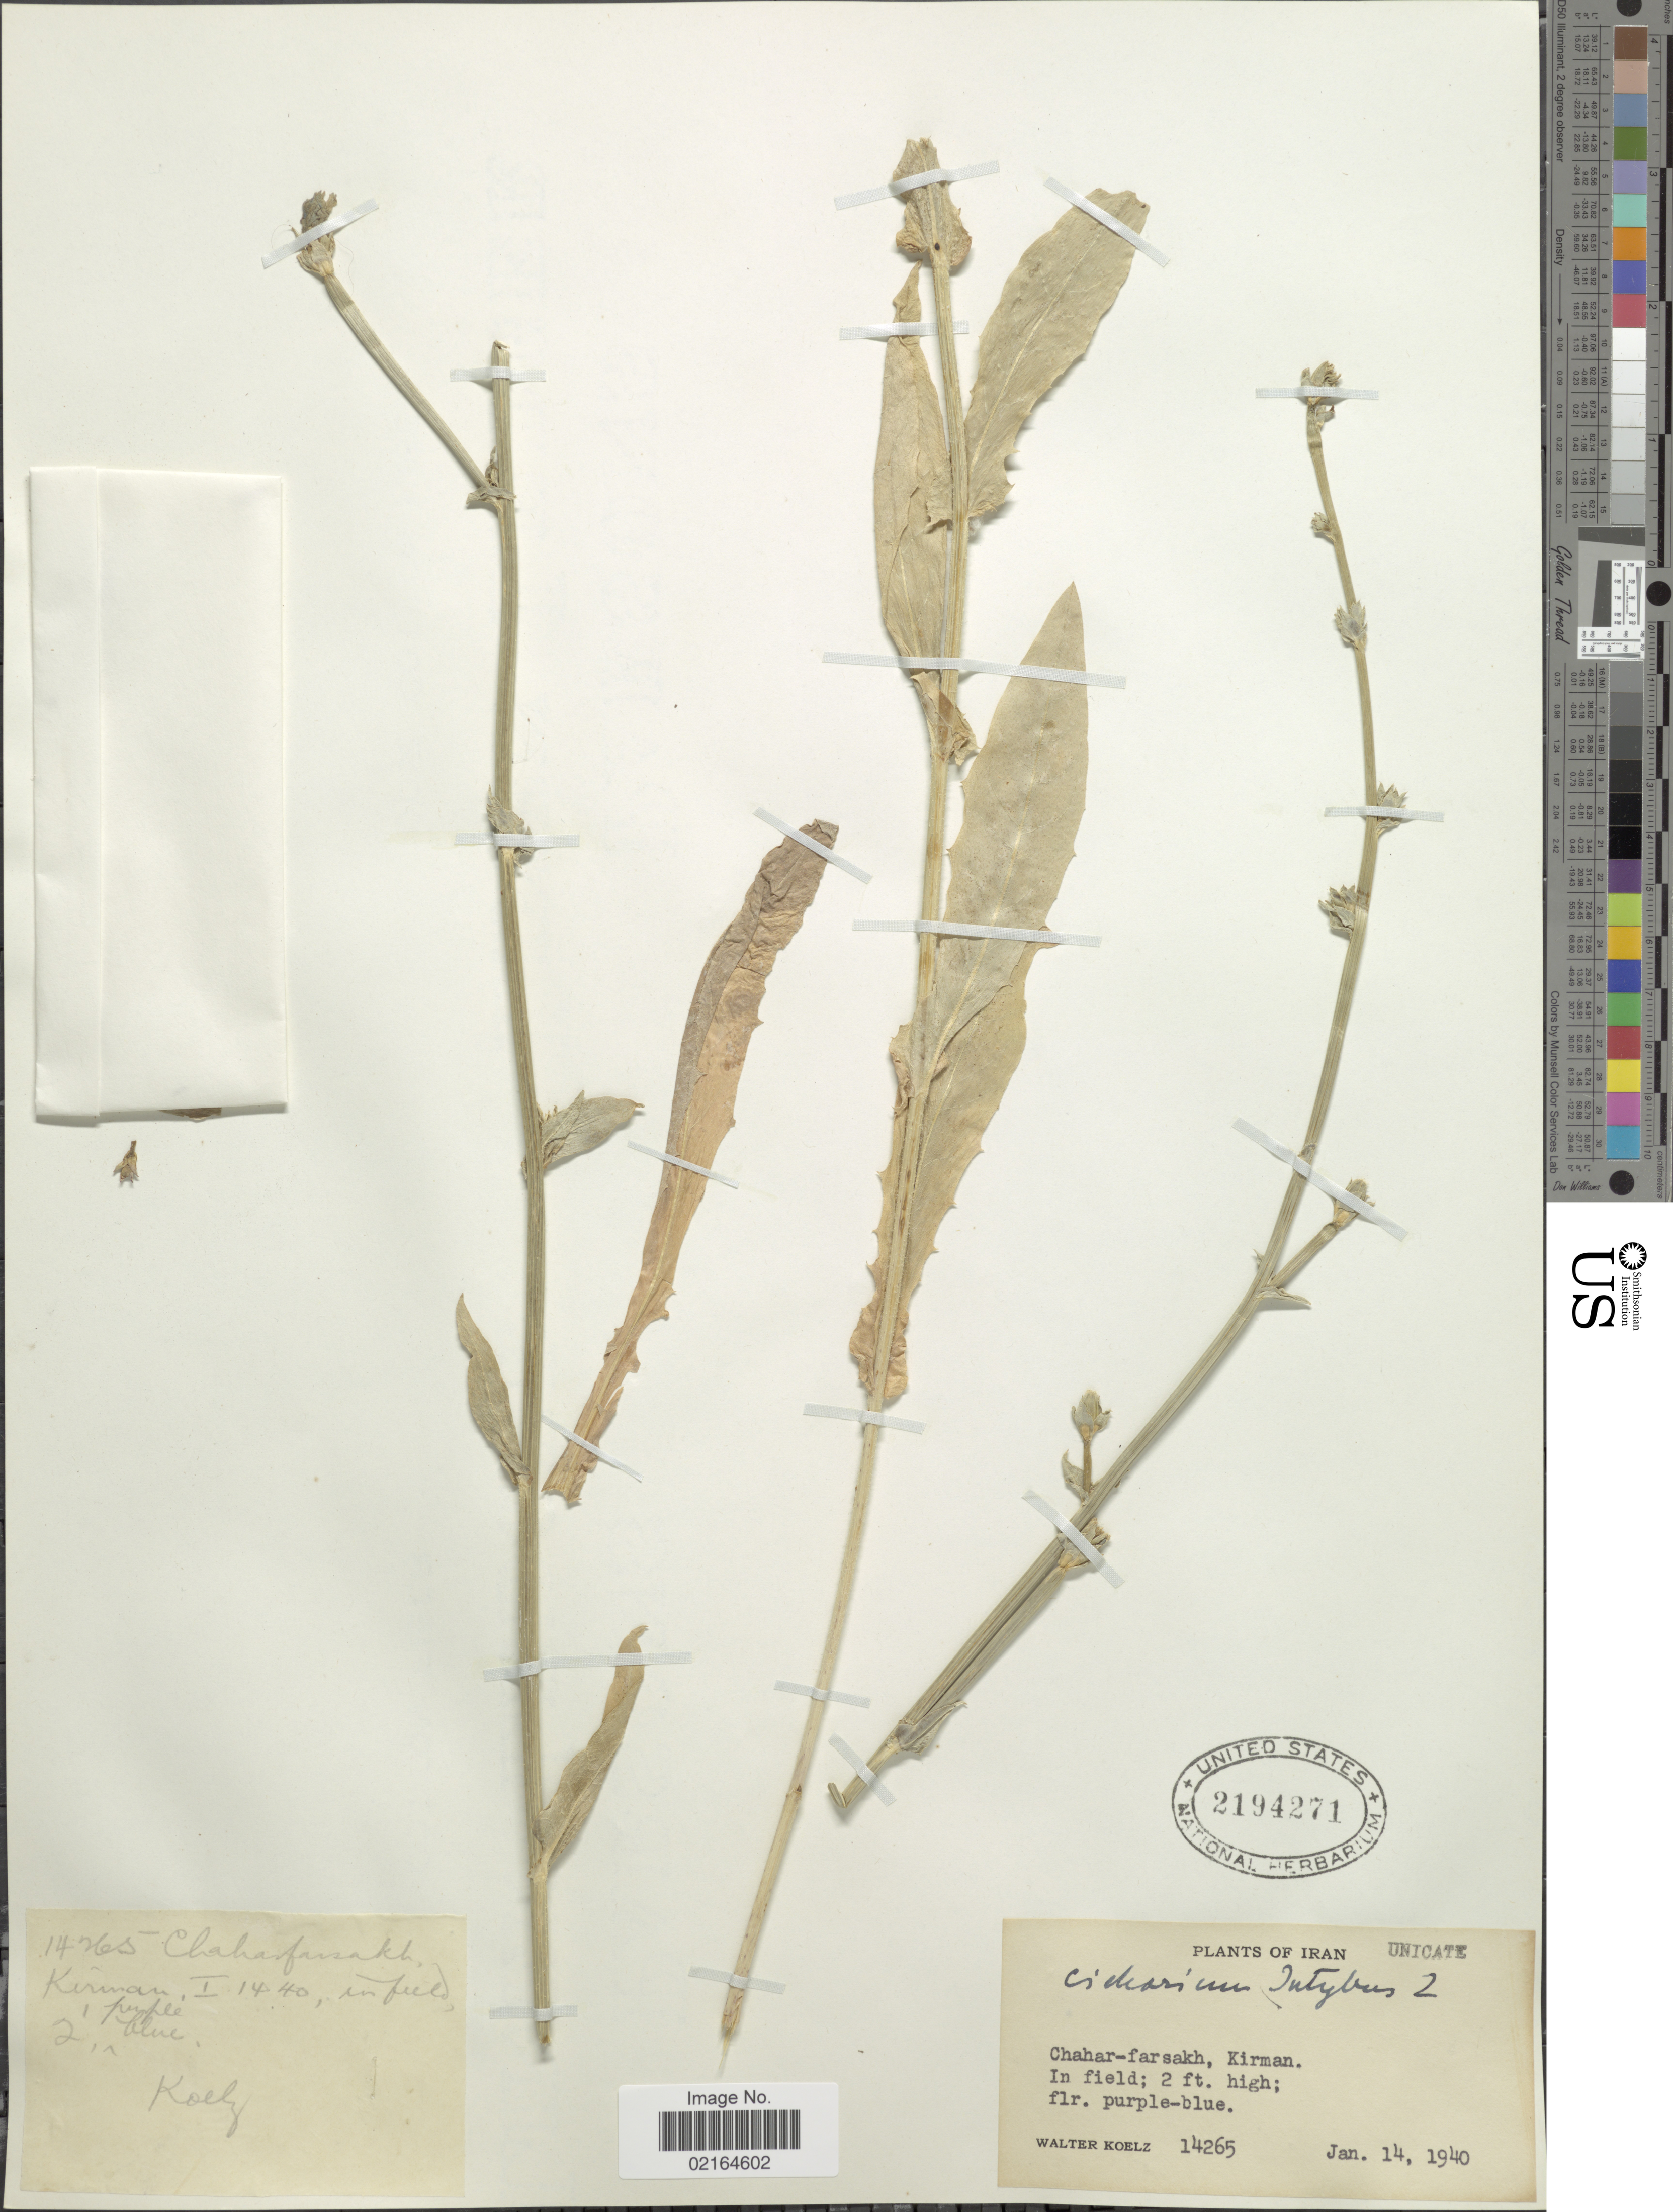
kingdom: Plantae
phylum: Tracheophyta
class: Magnoliopsida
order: Asterales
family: Asteraceae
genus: Cichorium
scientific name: Cichorium intybus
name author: L.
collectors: W. N. Koelz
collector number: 14265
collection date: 1940-01-14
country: Iran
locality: Chahar-farsakh, Kirman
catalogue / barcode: US 2194271